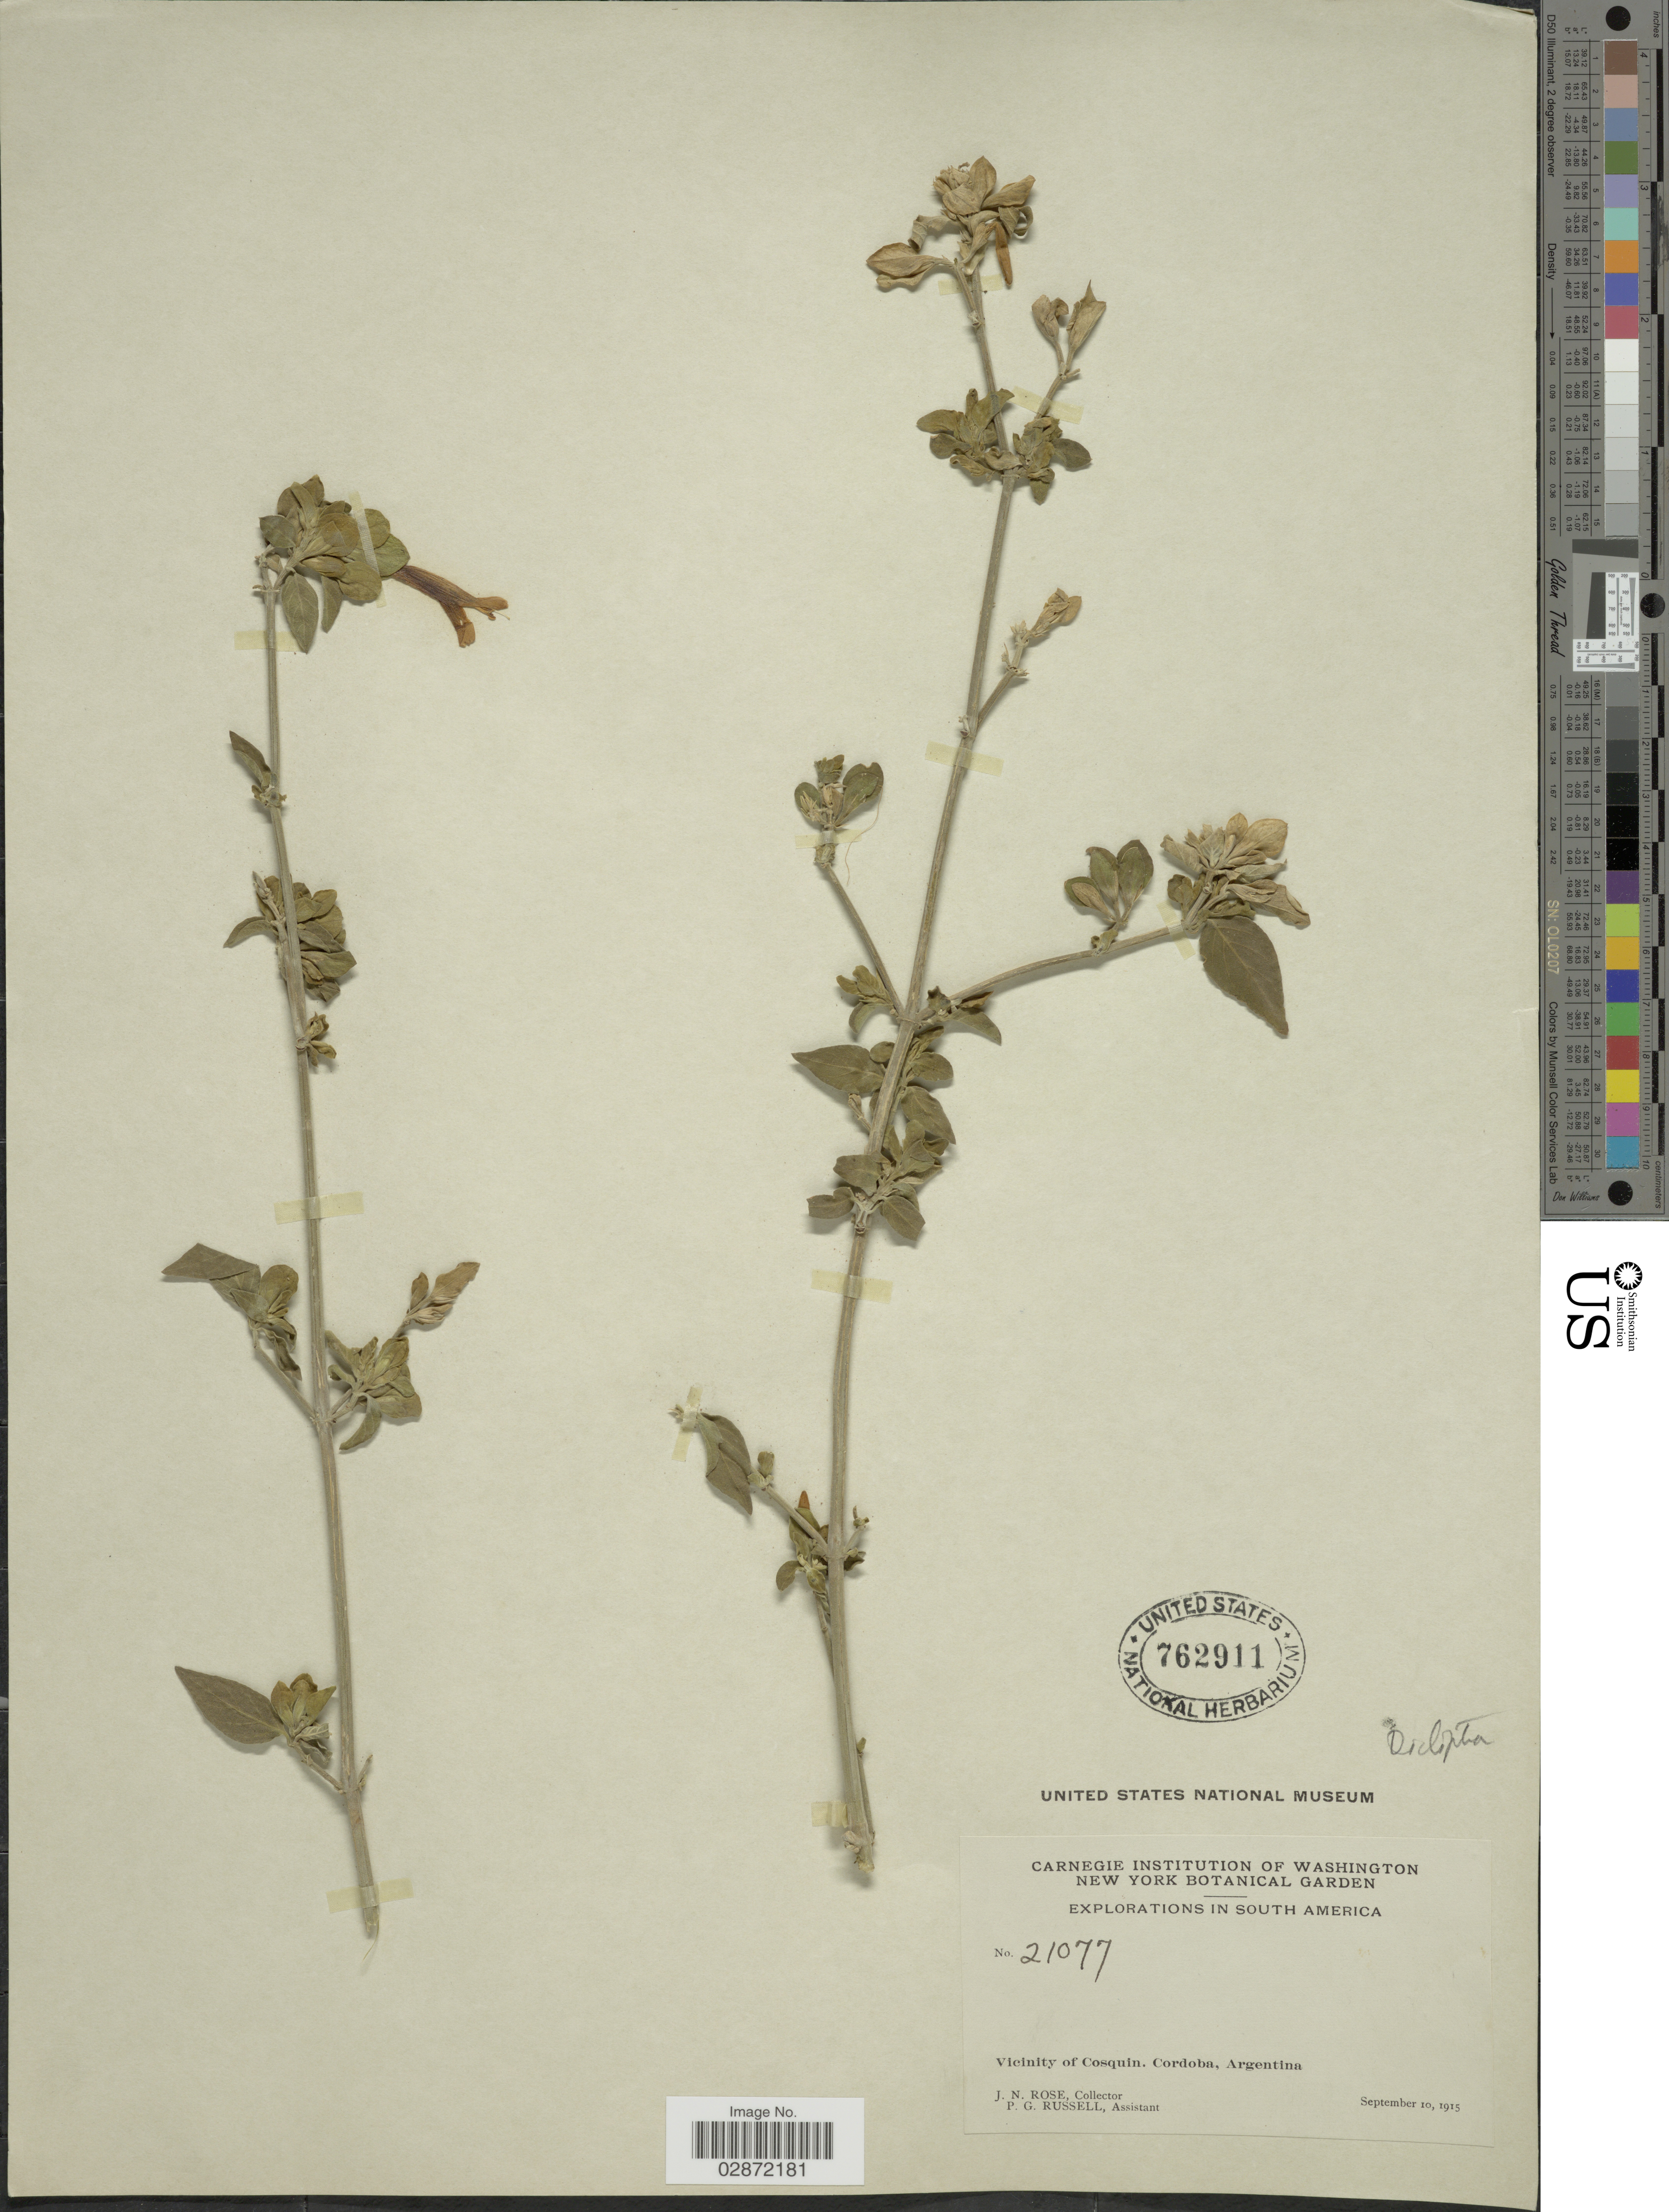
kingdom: Plantae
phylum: Tracheophyta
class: Magnoliopsida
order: Lamiales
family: Acanthaceae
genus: Dicliptera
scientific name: Dicliptera scutellata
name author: Griseb.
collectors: J. N. Rose & P. G. Russell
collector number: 21077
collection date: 1915-09-10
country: Argentina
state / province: Cordoba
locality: Vicinity of Cosquin, Cordoba.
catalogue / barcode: US 762911